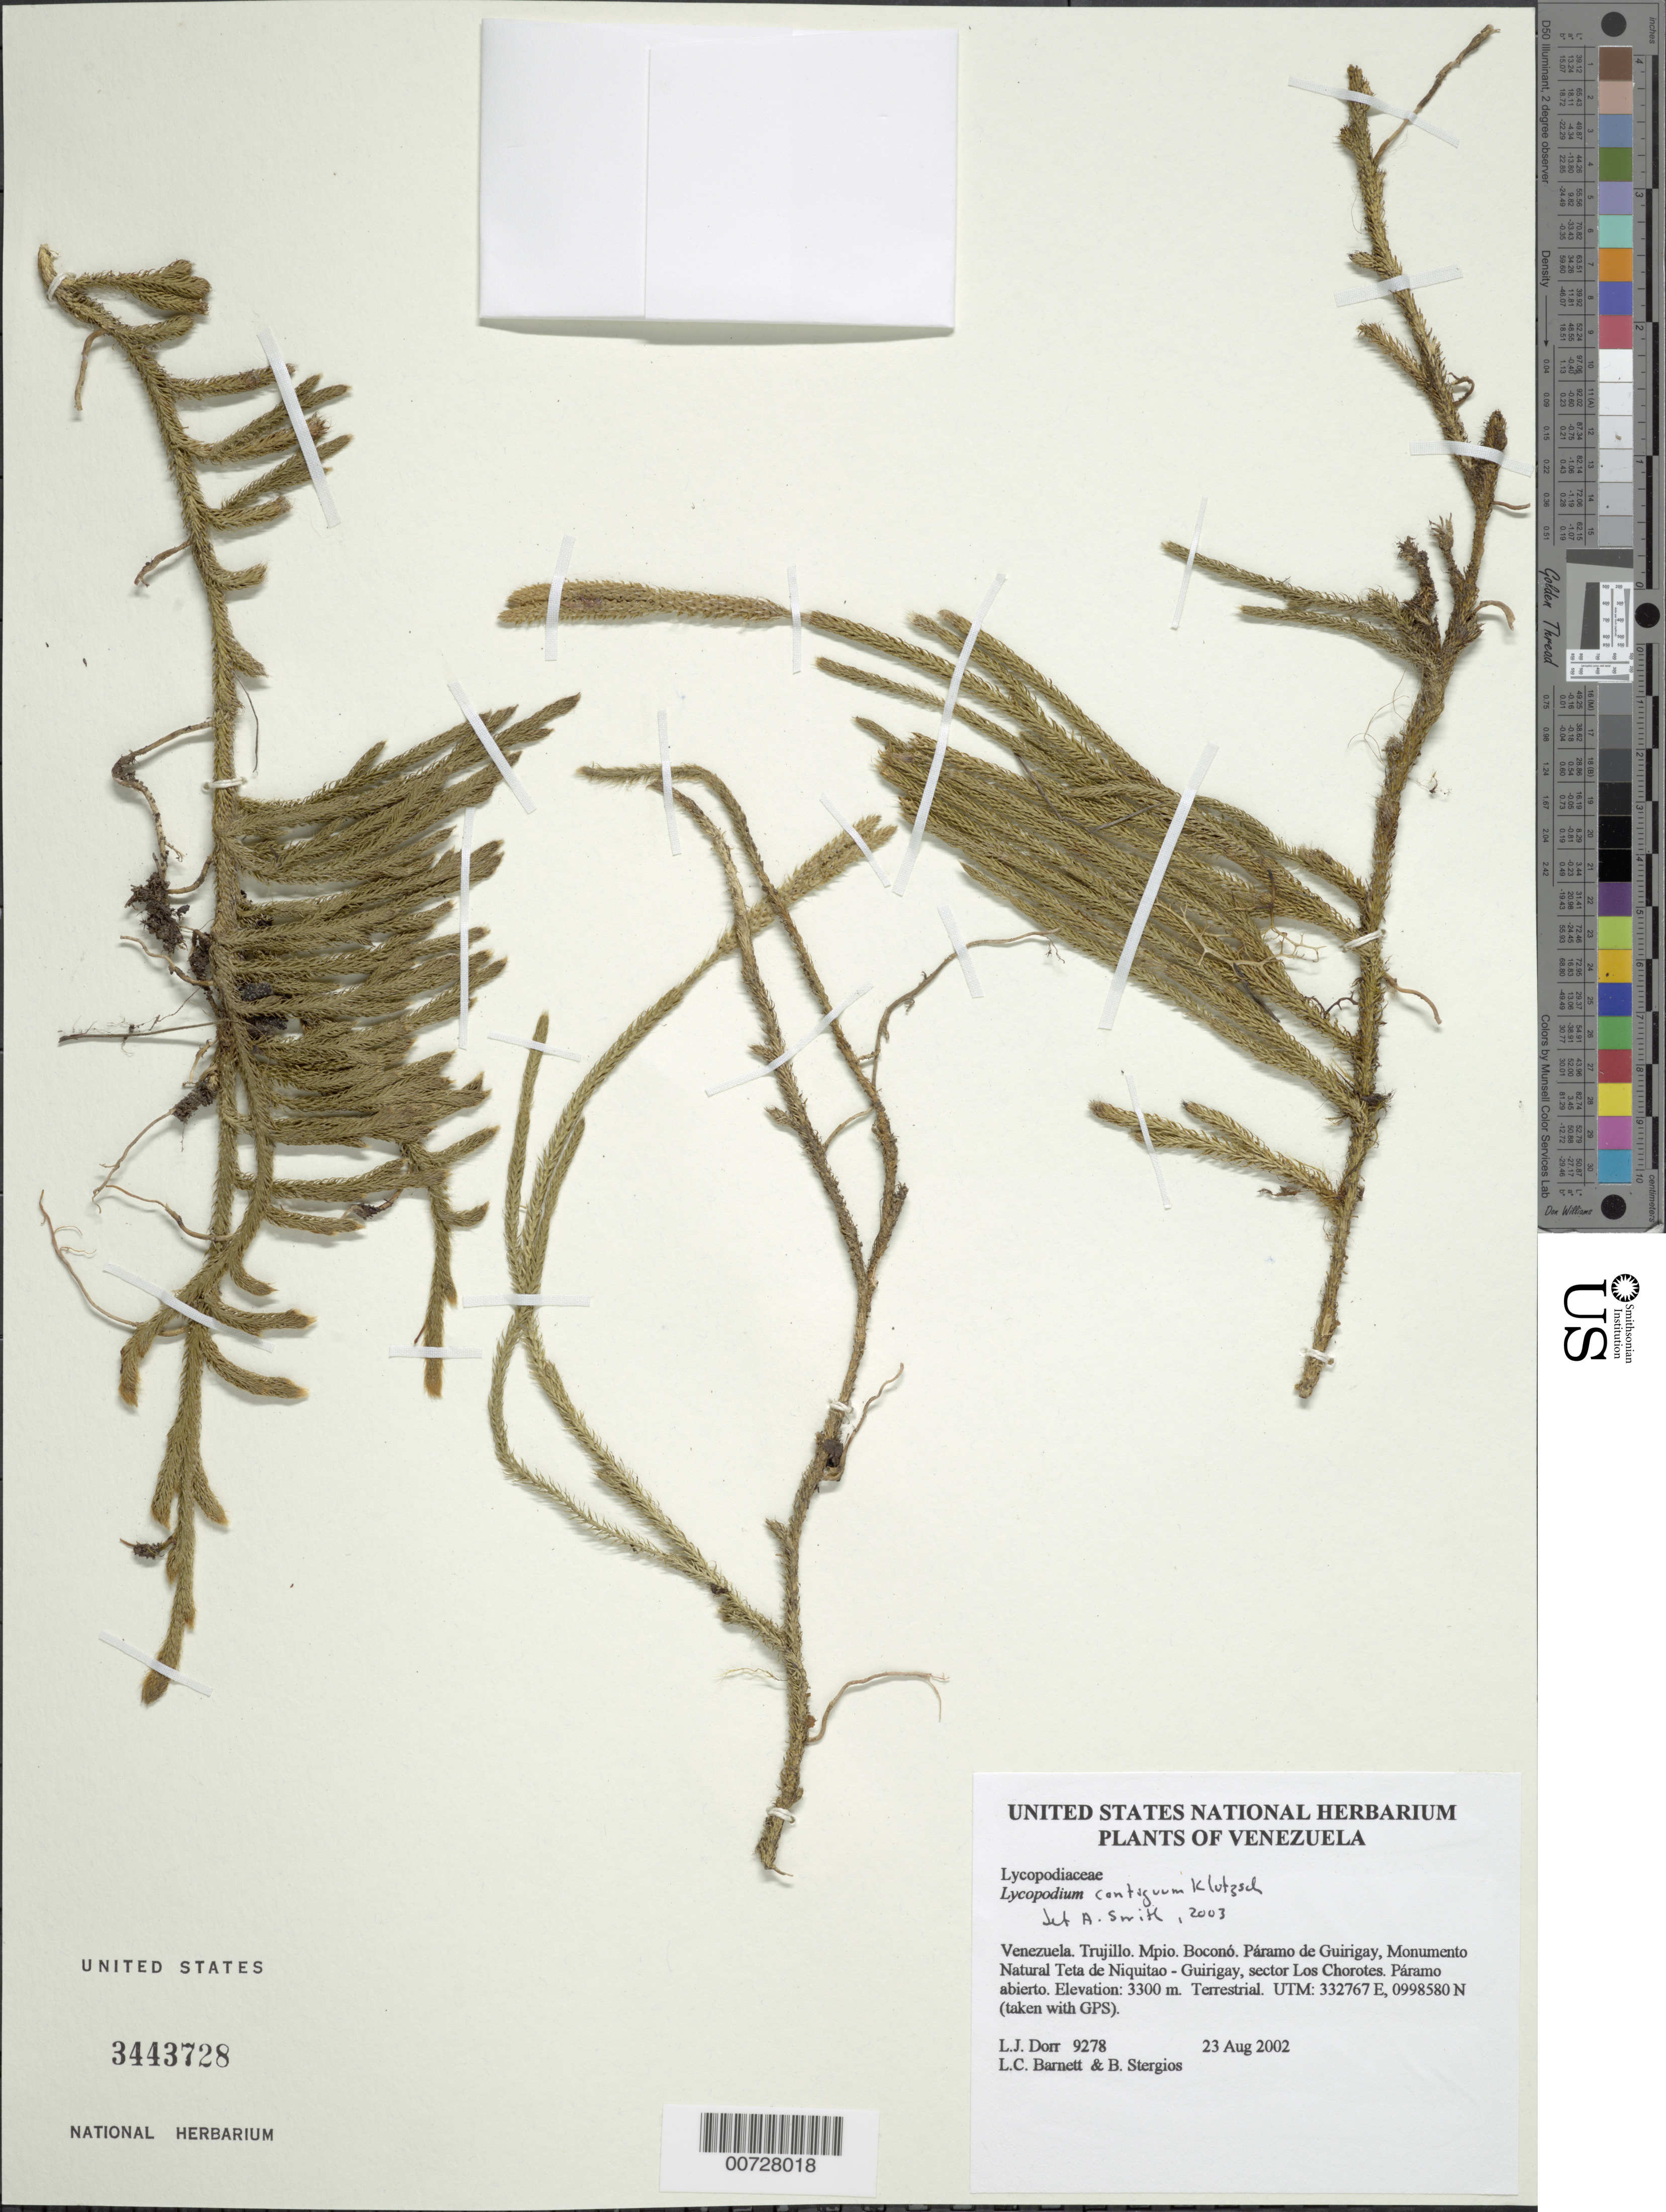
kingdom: Plantae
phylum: Tracheophyta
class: Lycopodiopsida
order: Lycopodiales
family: Lycopodiaceae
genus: Lycopodium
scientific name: Lycopodium clavatum subsp. contiguum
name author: (Klotzsch) B. Øllg.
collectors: L. J. Dorr, L. C. Barnett & B. G. Stergios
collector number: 9278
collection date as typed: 23 Aug 2002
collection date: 2002-08-23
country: Venezuela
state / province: Trujillo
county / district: Boconó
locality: Páramo de Guirigay, Monumento Natural Teta de Niquitao - Guirigay, sector Los Chorotes.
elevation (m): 3300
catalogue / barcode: US 3443728